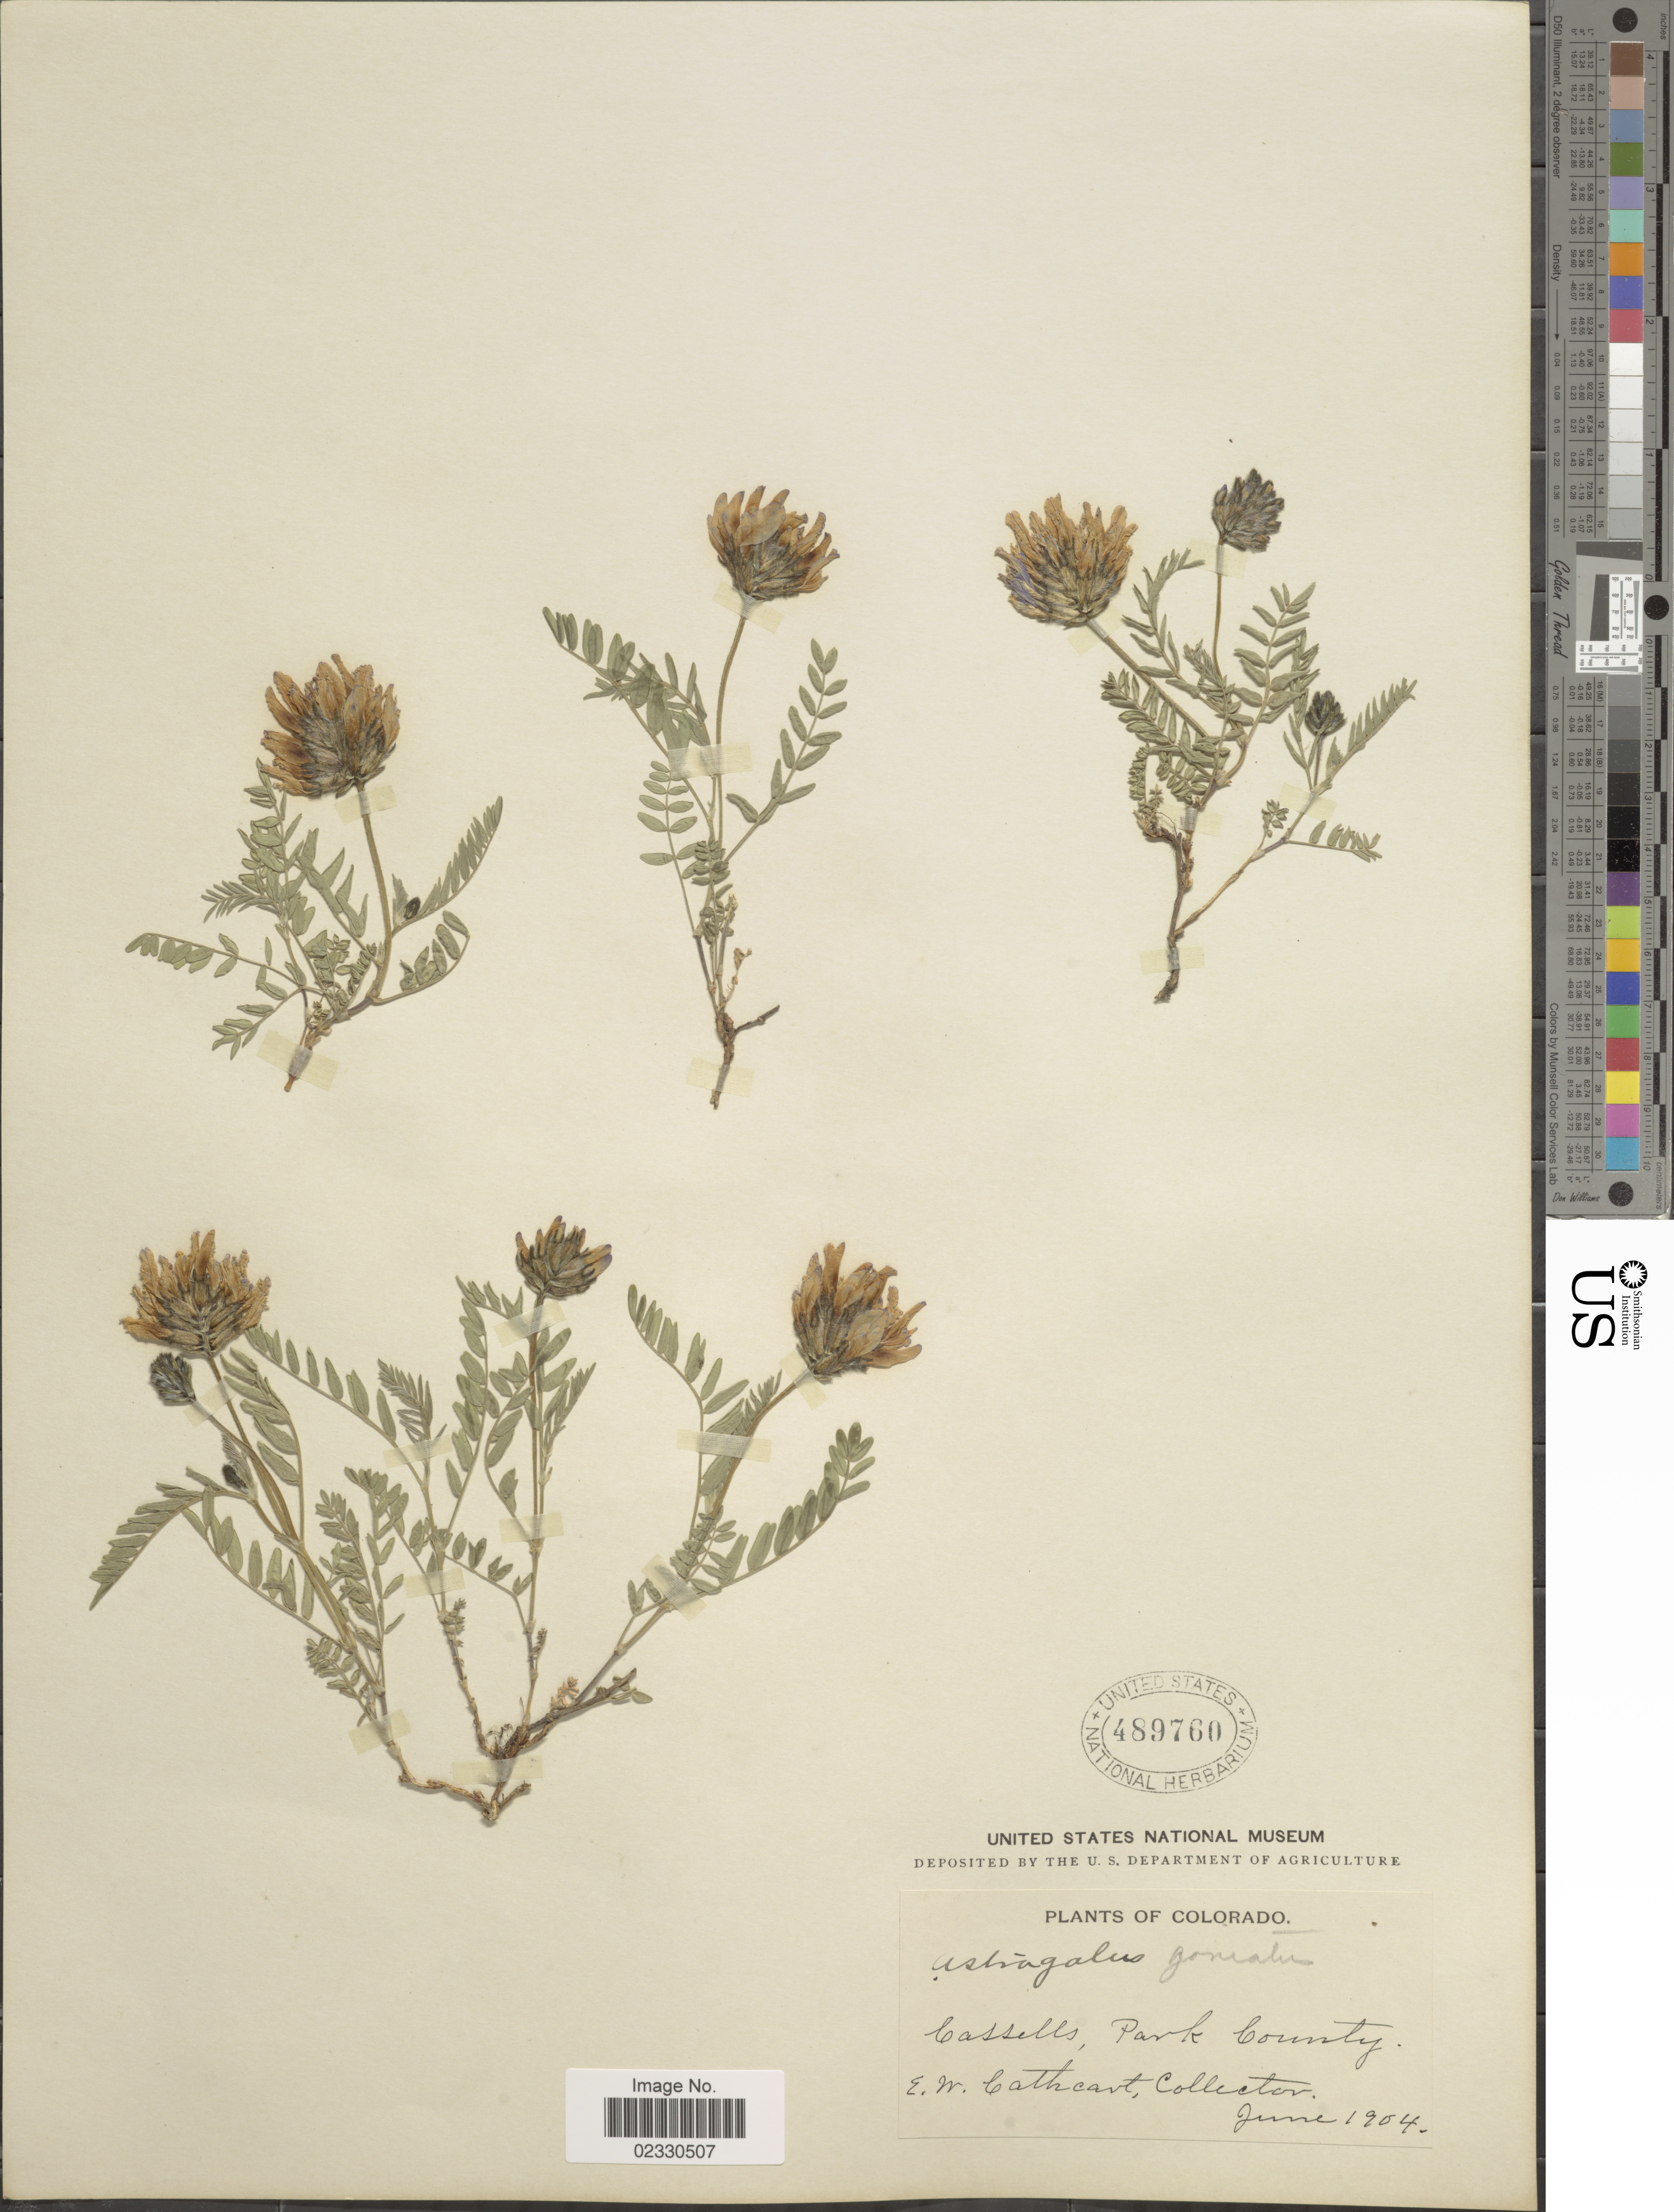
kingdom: Plantae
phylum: Tracheophyta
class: Magnoliopsida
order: Fabales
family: Fabaceae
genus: Astragalus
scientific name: Astragalus dasyglottis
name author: DC.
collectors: E. Cathcart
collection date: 1904-06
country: United States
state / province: Colorado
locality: Cassells, Park County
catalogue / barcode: US 489760